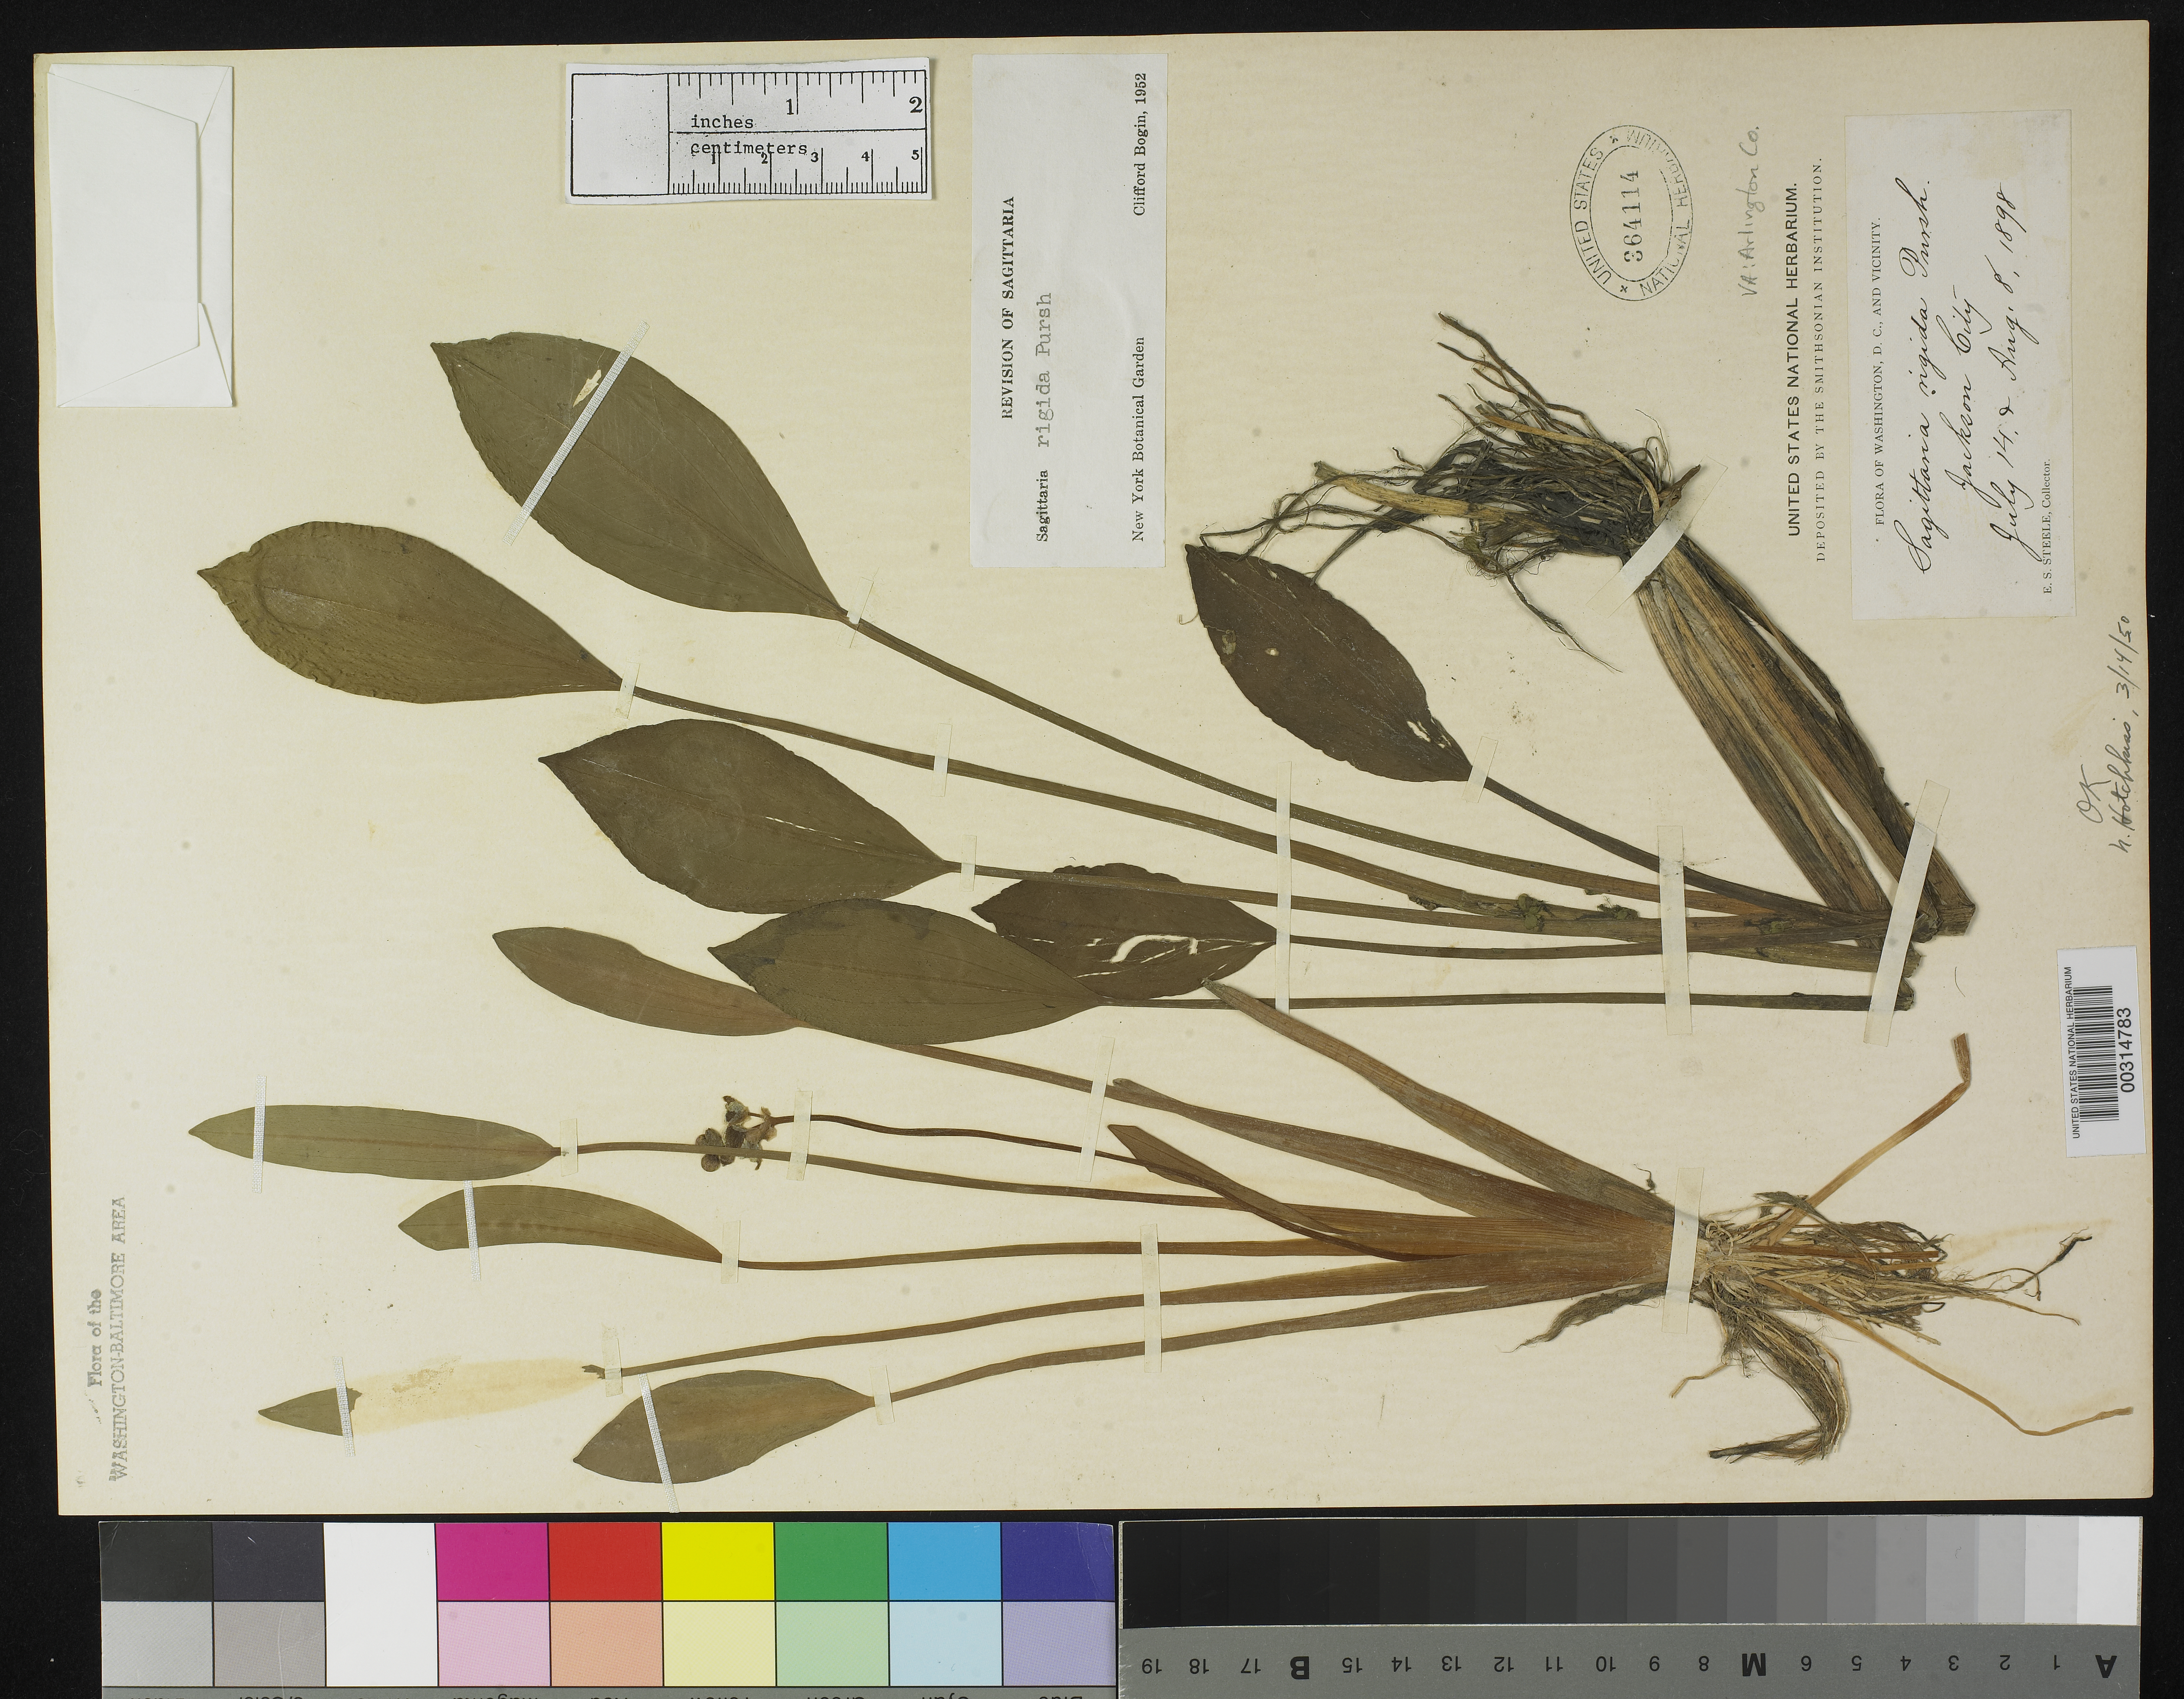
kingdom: Plantae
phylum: Tracheophyta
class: Liliopsida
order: Alismatales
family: Alismataceae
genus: Sagittaria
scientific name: Sagittaria rigida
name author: Pursh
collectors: E. Steele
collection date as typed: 14 Jul 1898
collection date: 1898-07-14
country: United States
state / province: Virginia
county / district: Arlington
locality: Jackson City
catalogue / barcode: US 364114